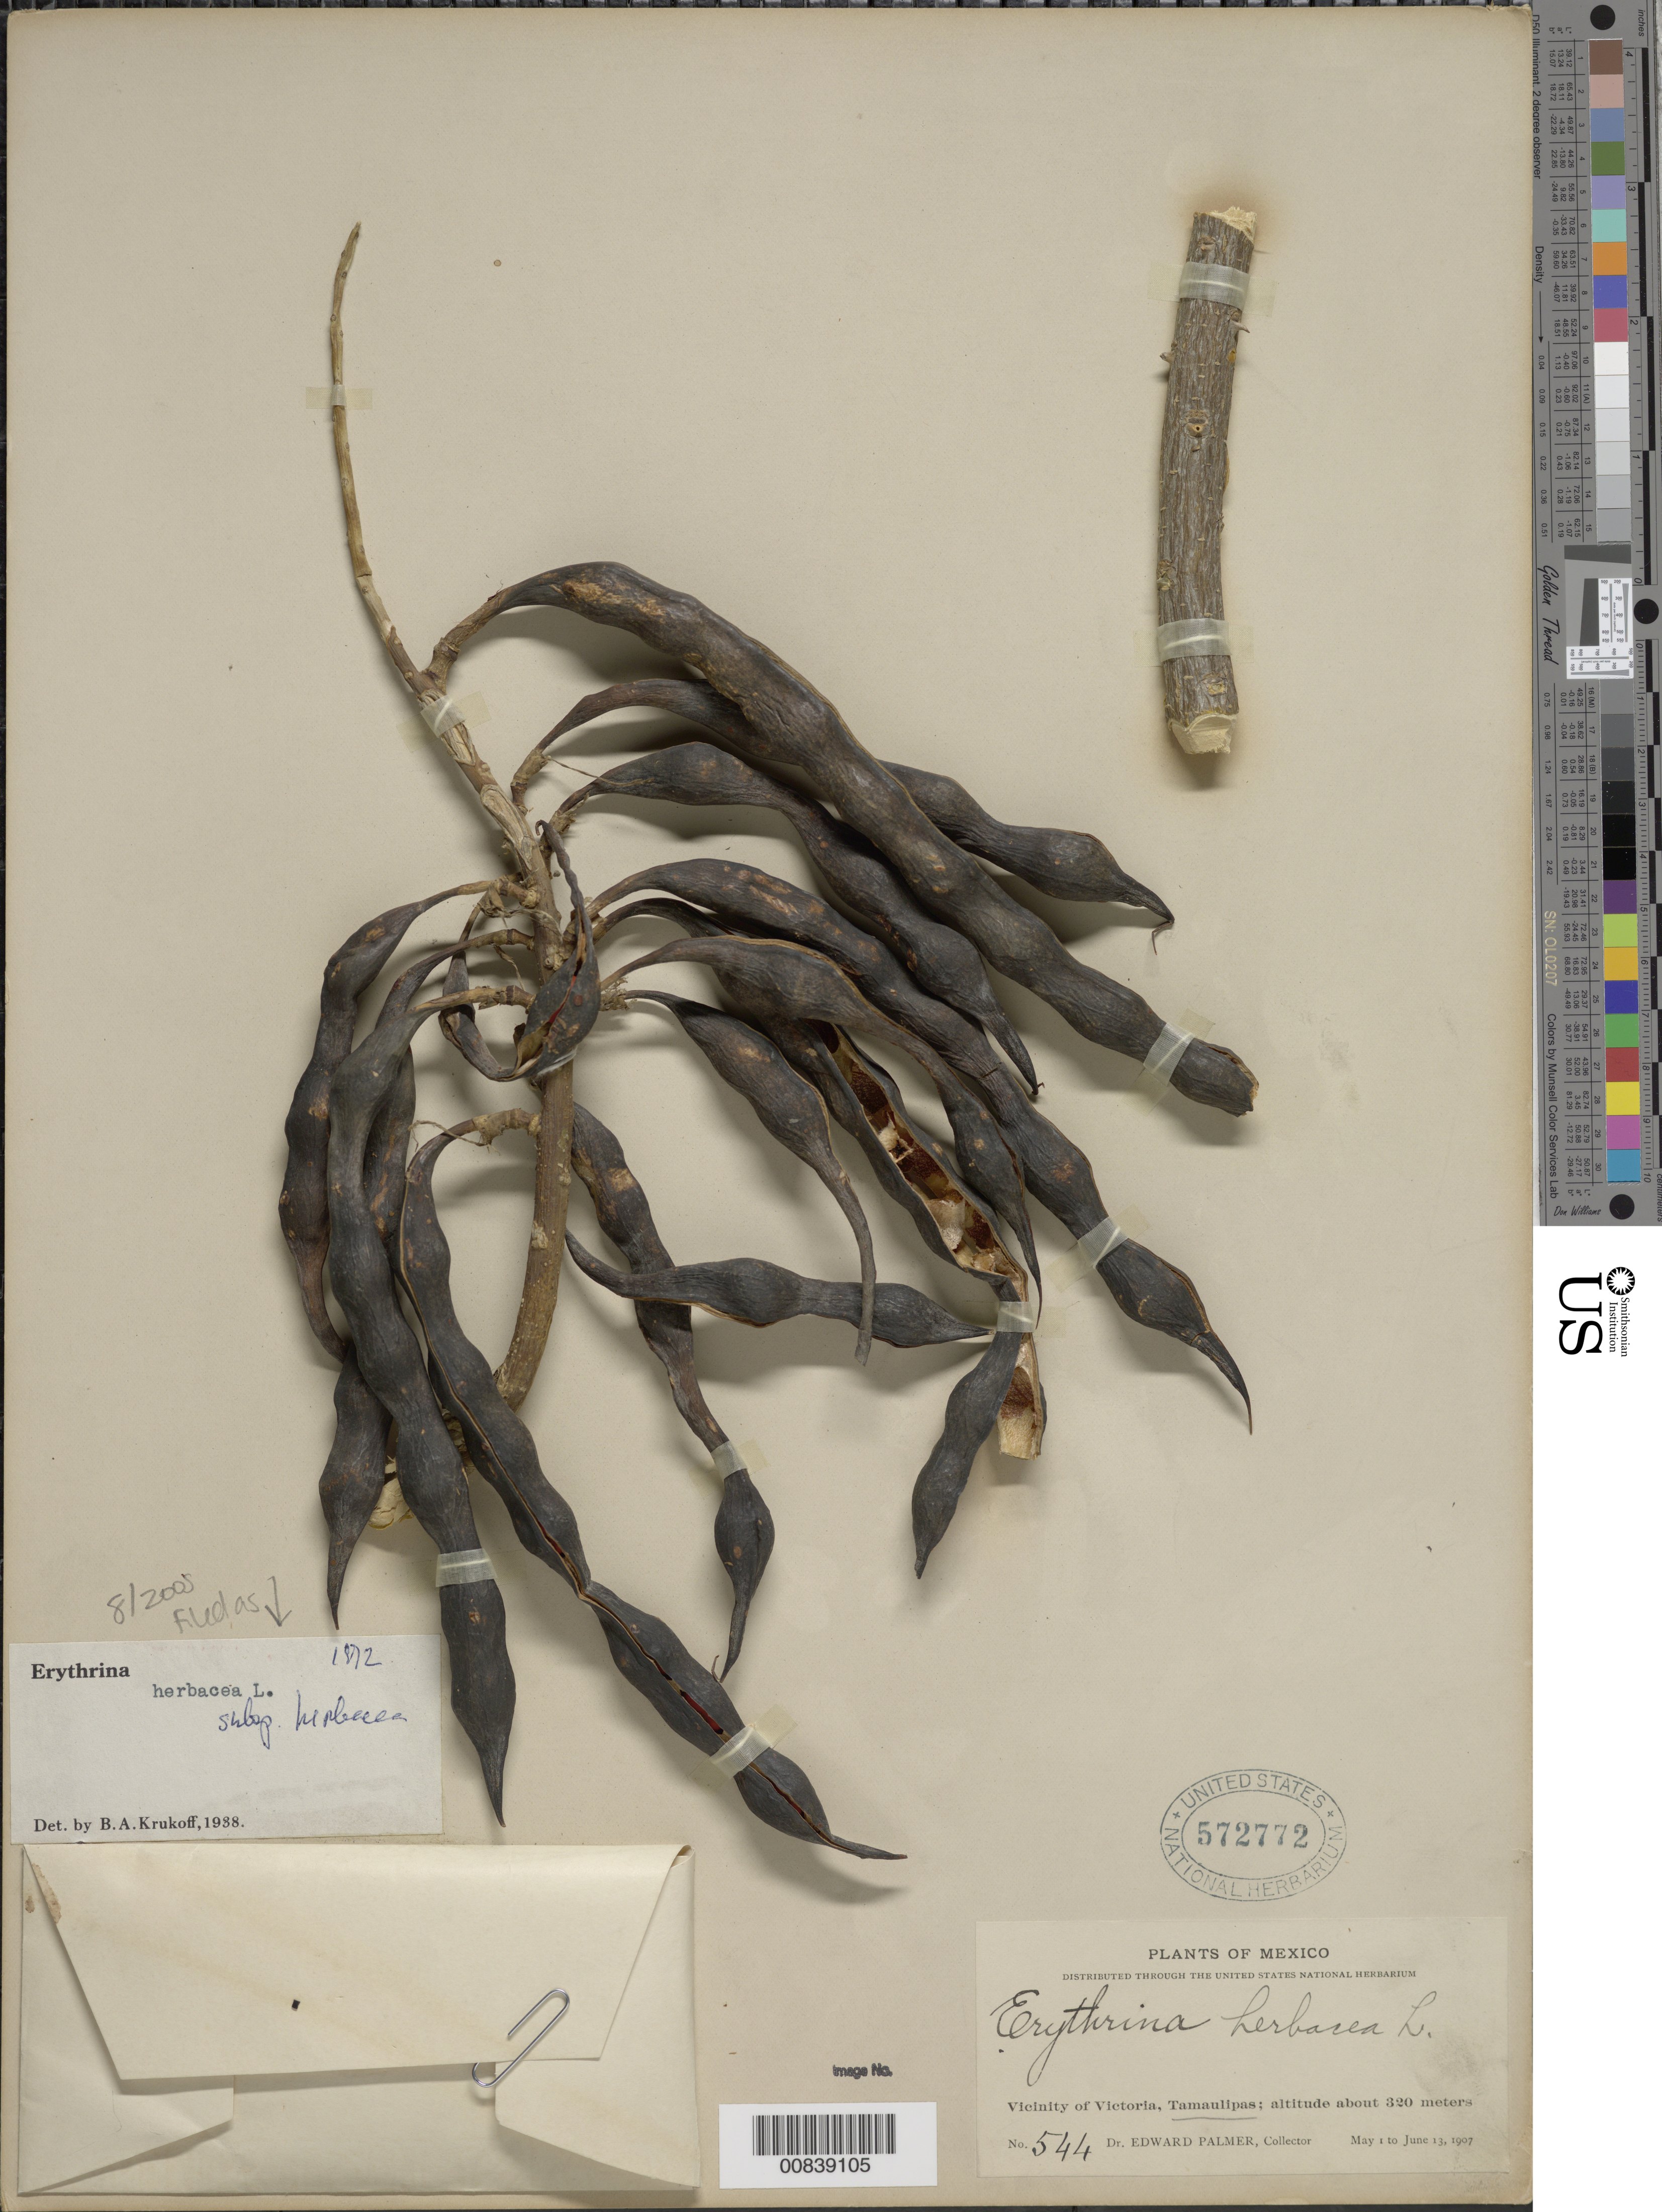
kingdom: Plantae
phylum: Tracheophyta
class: Magnoliopsida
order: Fabales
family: Fabaceae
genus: Erythrina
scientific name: Erythrina herbacea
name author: L.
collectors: E. Palmer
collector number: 544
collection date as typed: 01 May 1907 to 13 Jun 1907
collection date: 1907-05-01/1907-06-13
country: Mexico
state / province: Tamaulipas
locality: Vicinity of Victoria.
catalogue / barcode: US 572772